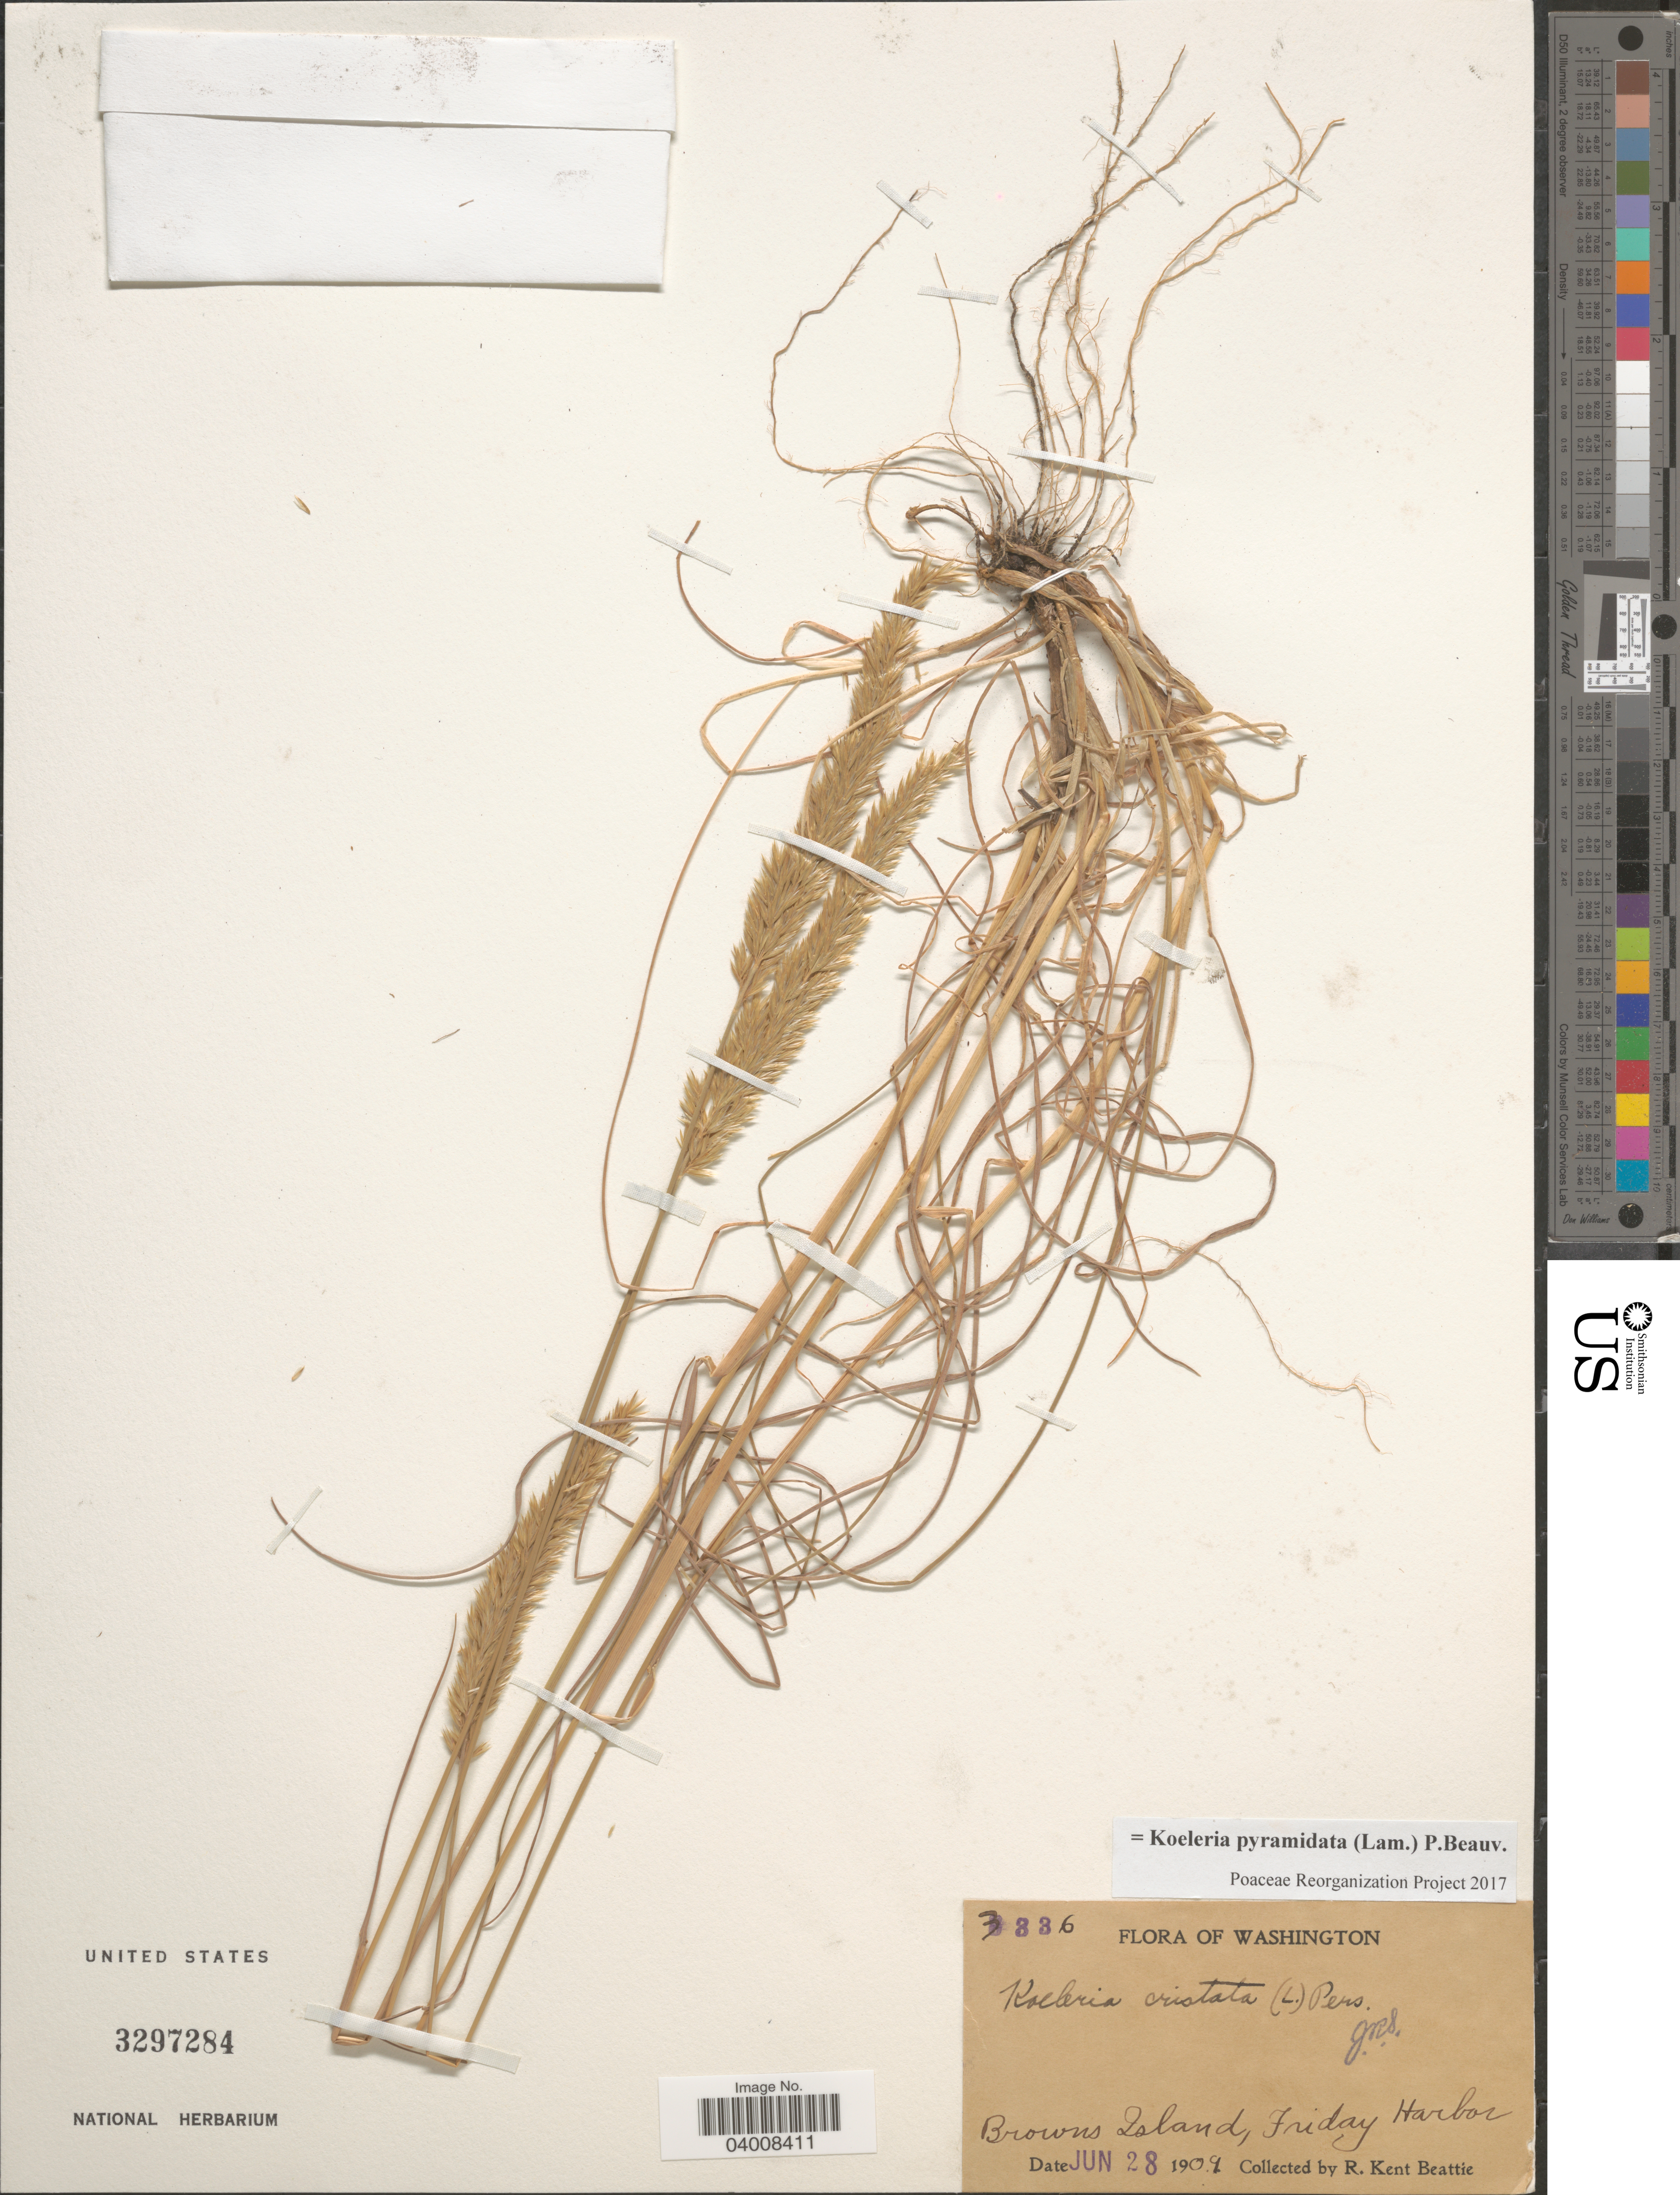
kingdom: Plantae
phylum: Tracheophyta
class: Liliopsida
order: Poales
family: Poaceae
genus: Koeleria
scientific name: Koeleria pyramidata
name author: (Lam.) P. Beauv.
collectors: R. K. Beattie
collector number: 3836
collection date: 1909-06-28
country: United States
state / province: Washington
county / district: San Juan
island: Brown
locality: Browns Island, Friday Harbor.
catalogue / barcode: US 3297284